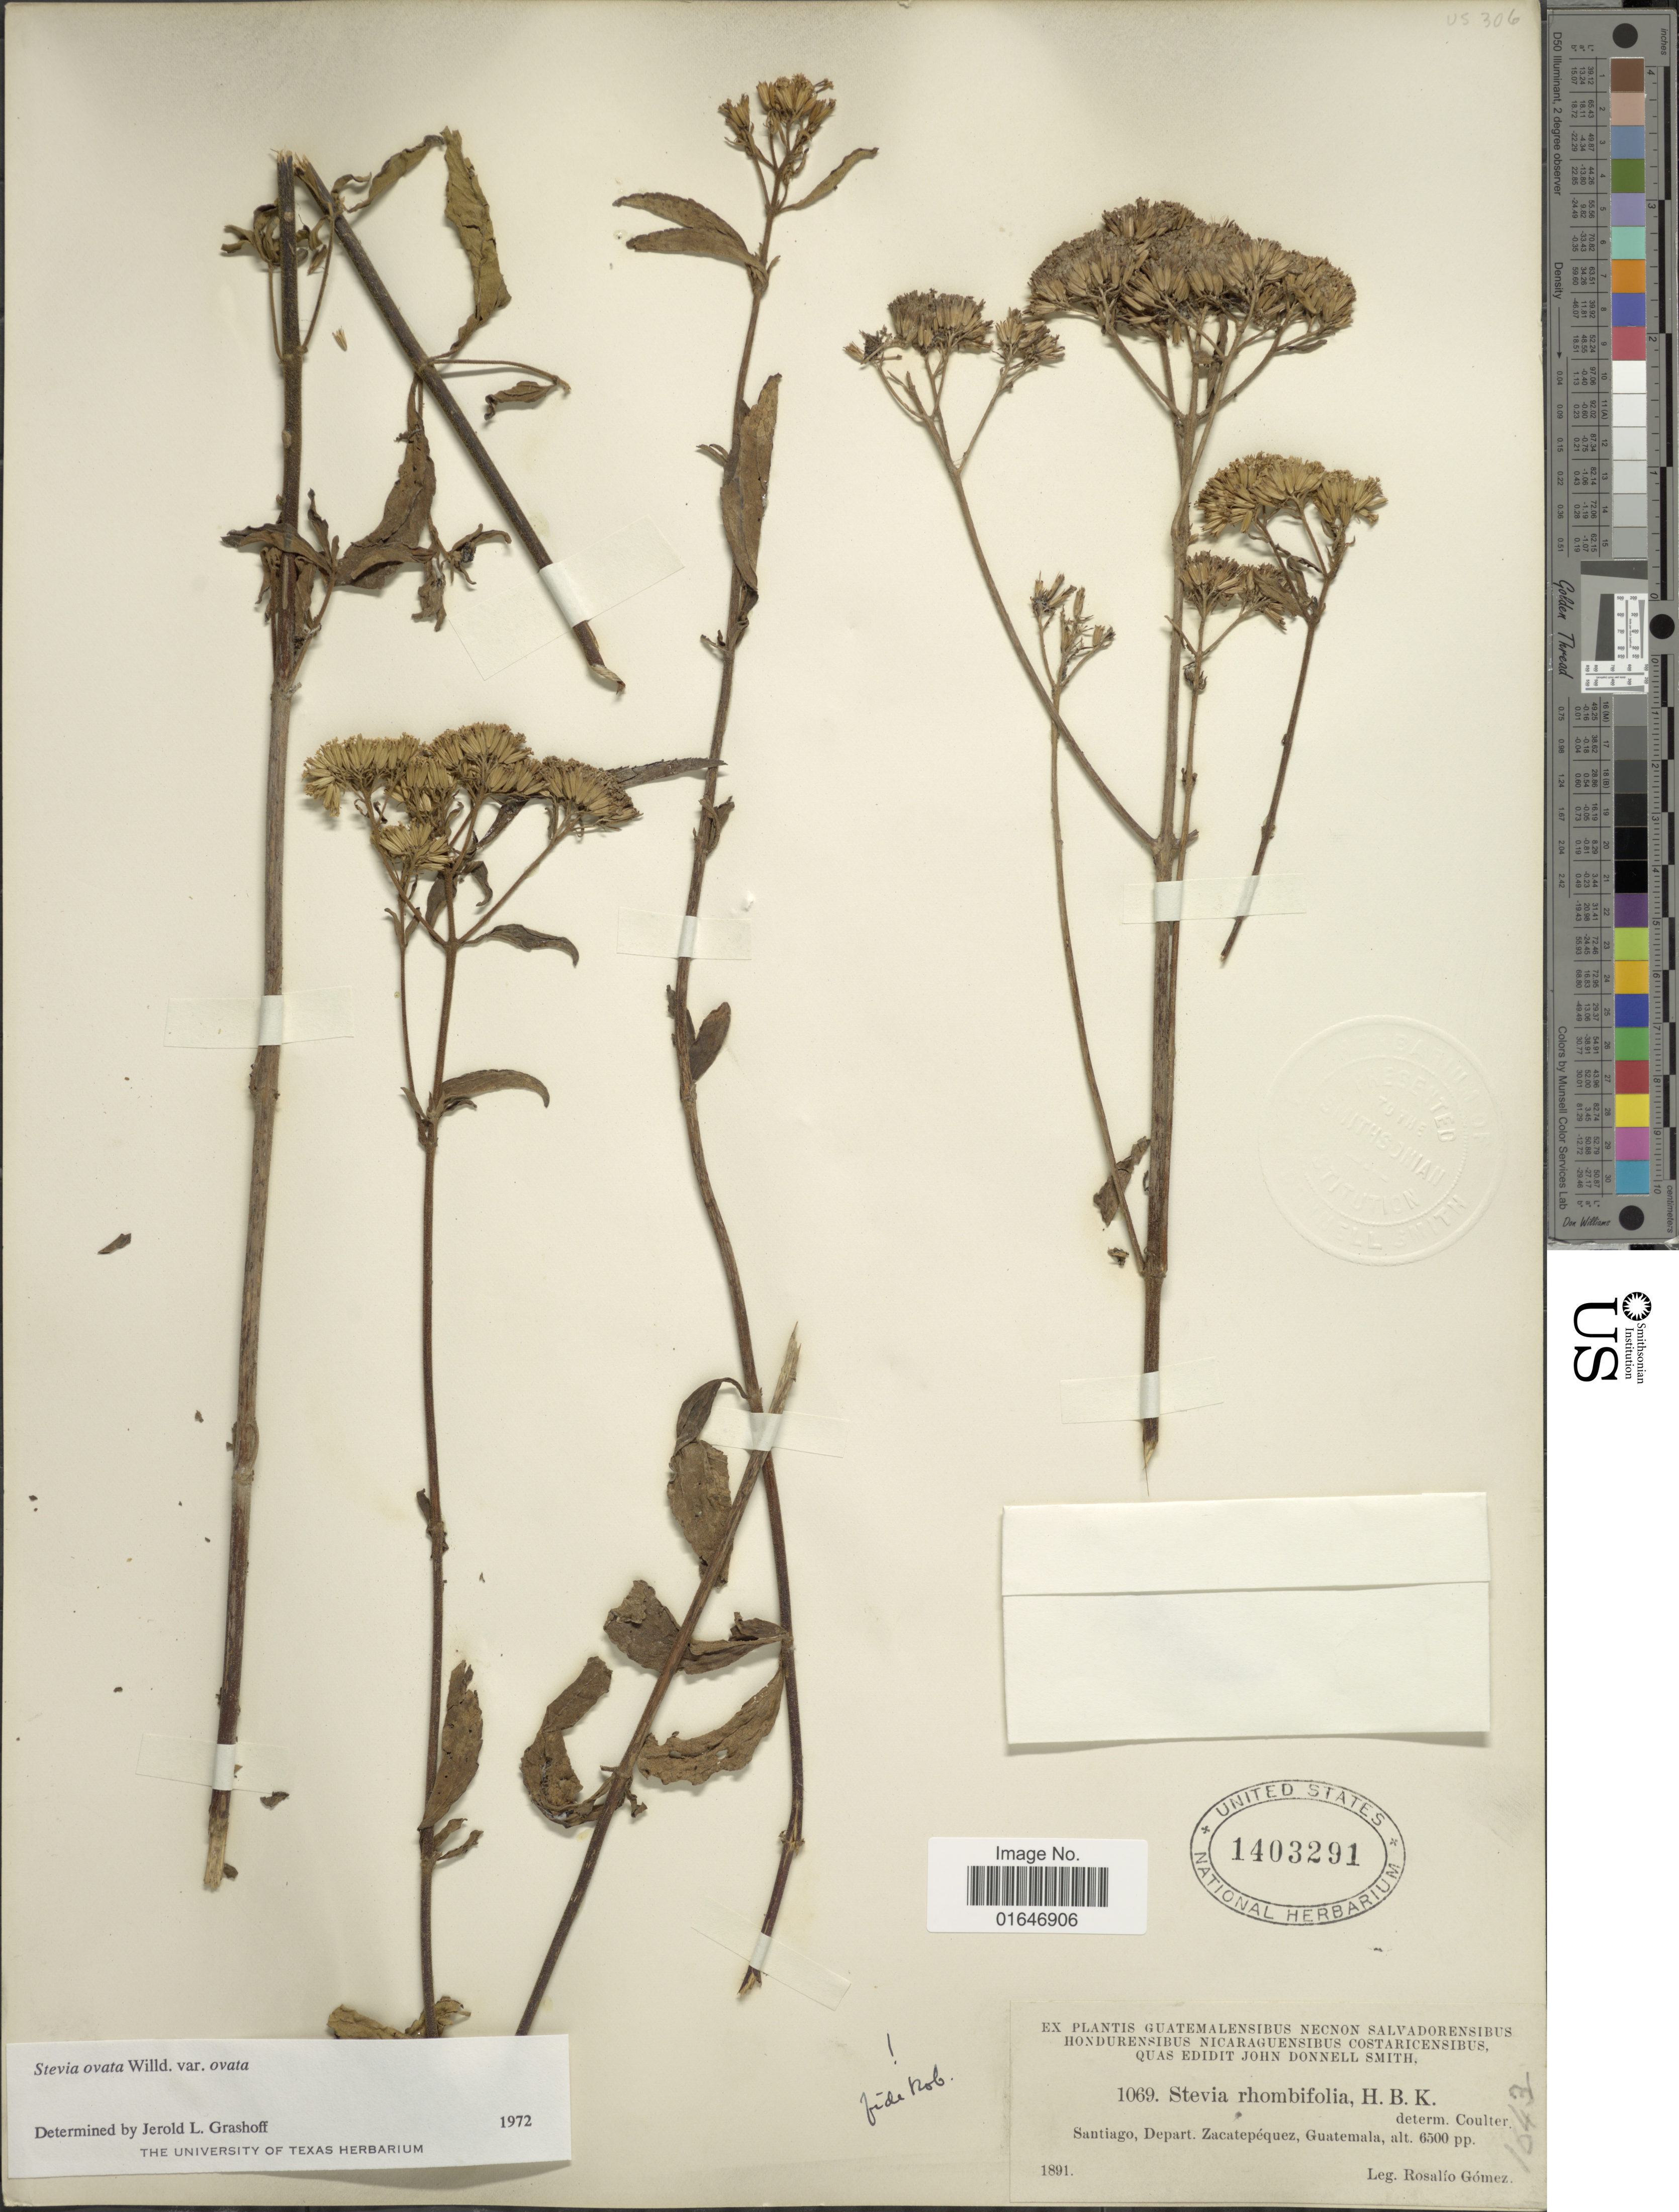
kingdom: Plantae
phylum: Tracheophyta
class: Magnoliopsida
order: Asterales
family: Asteraceae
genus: Stevia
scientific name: Stevia ovata var. ovata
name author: Willd.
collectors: R. Gómez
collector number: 1069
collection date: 1891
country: Guatemala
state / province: Sacatepéquez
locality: Santiago.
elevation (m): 1981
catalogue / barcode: US 1403291